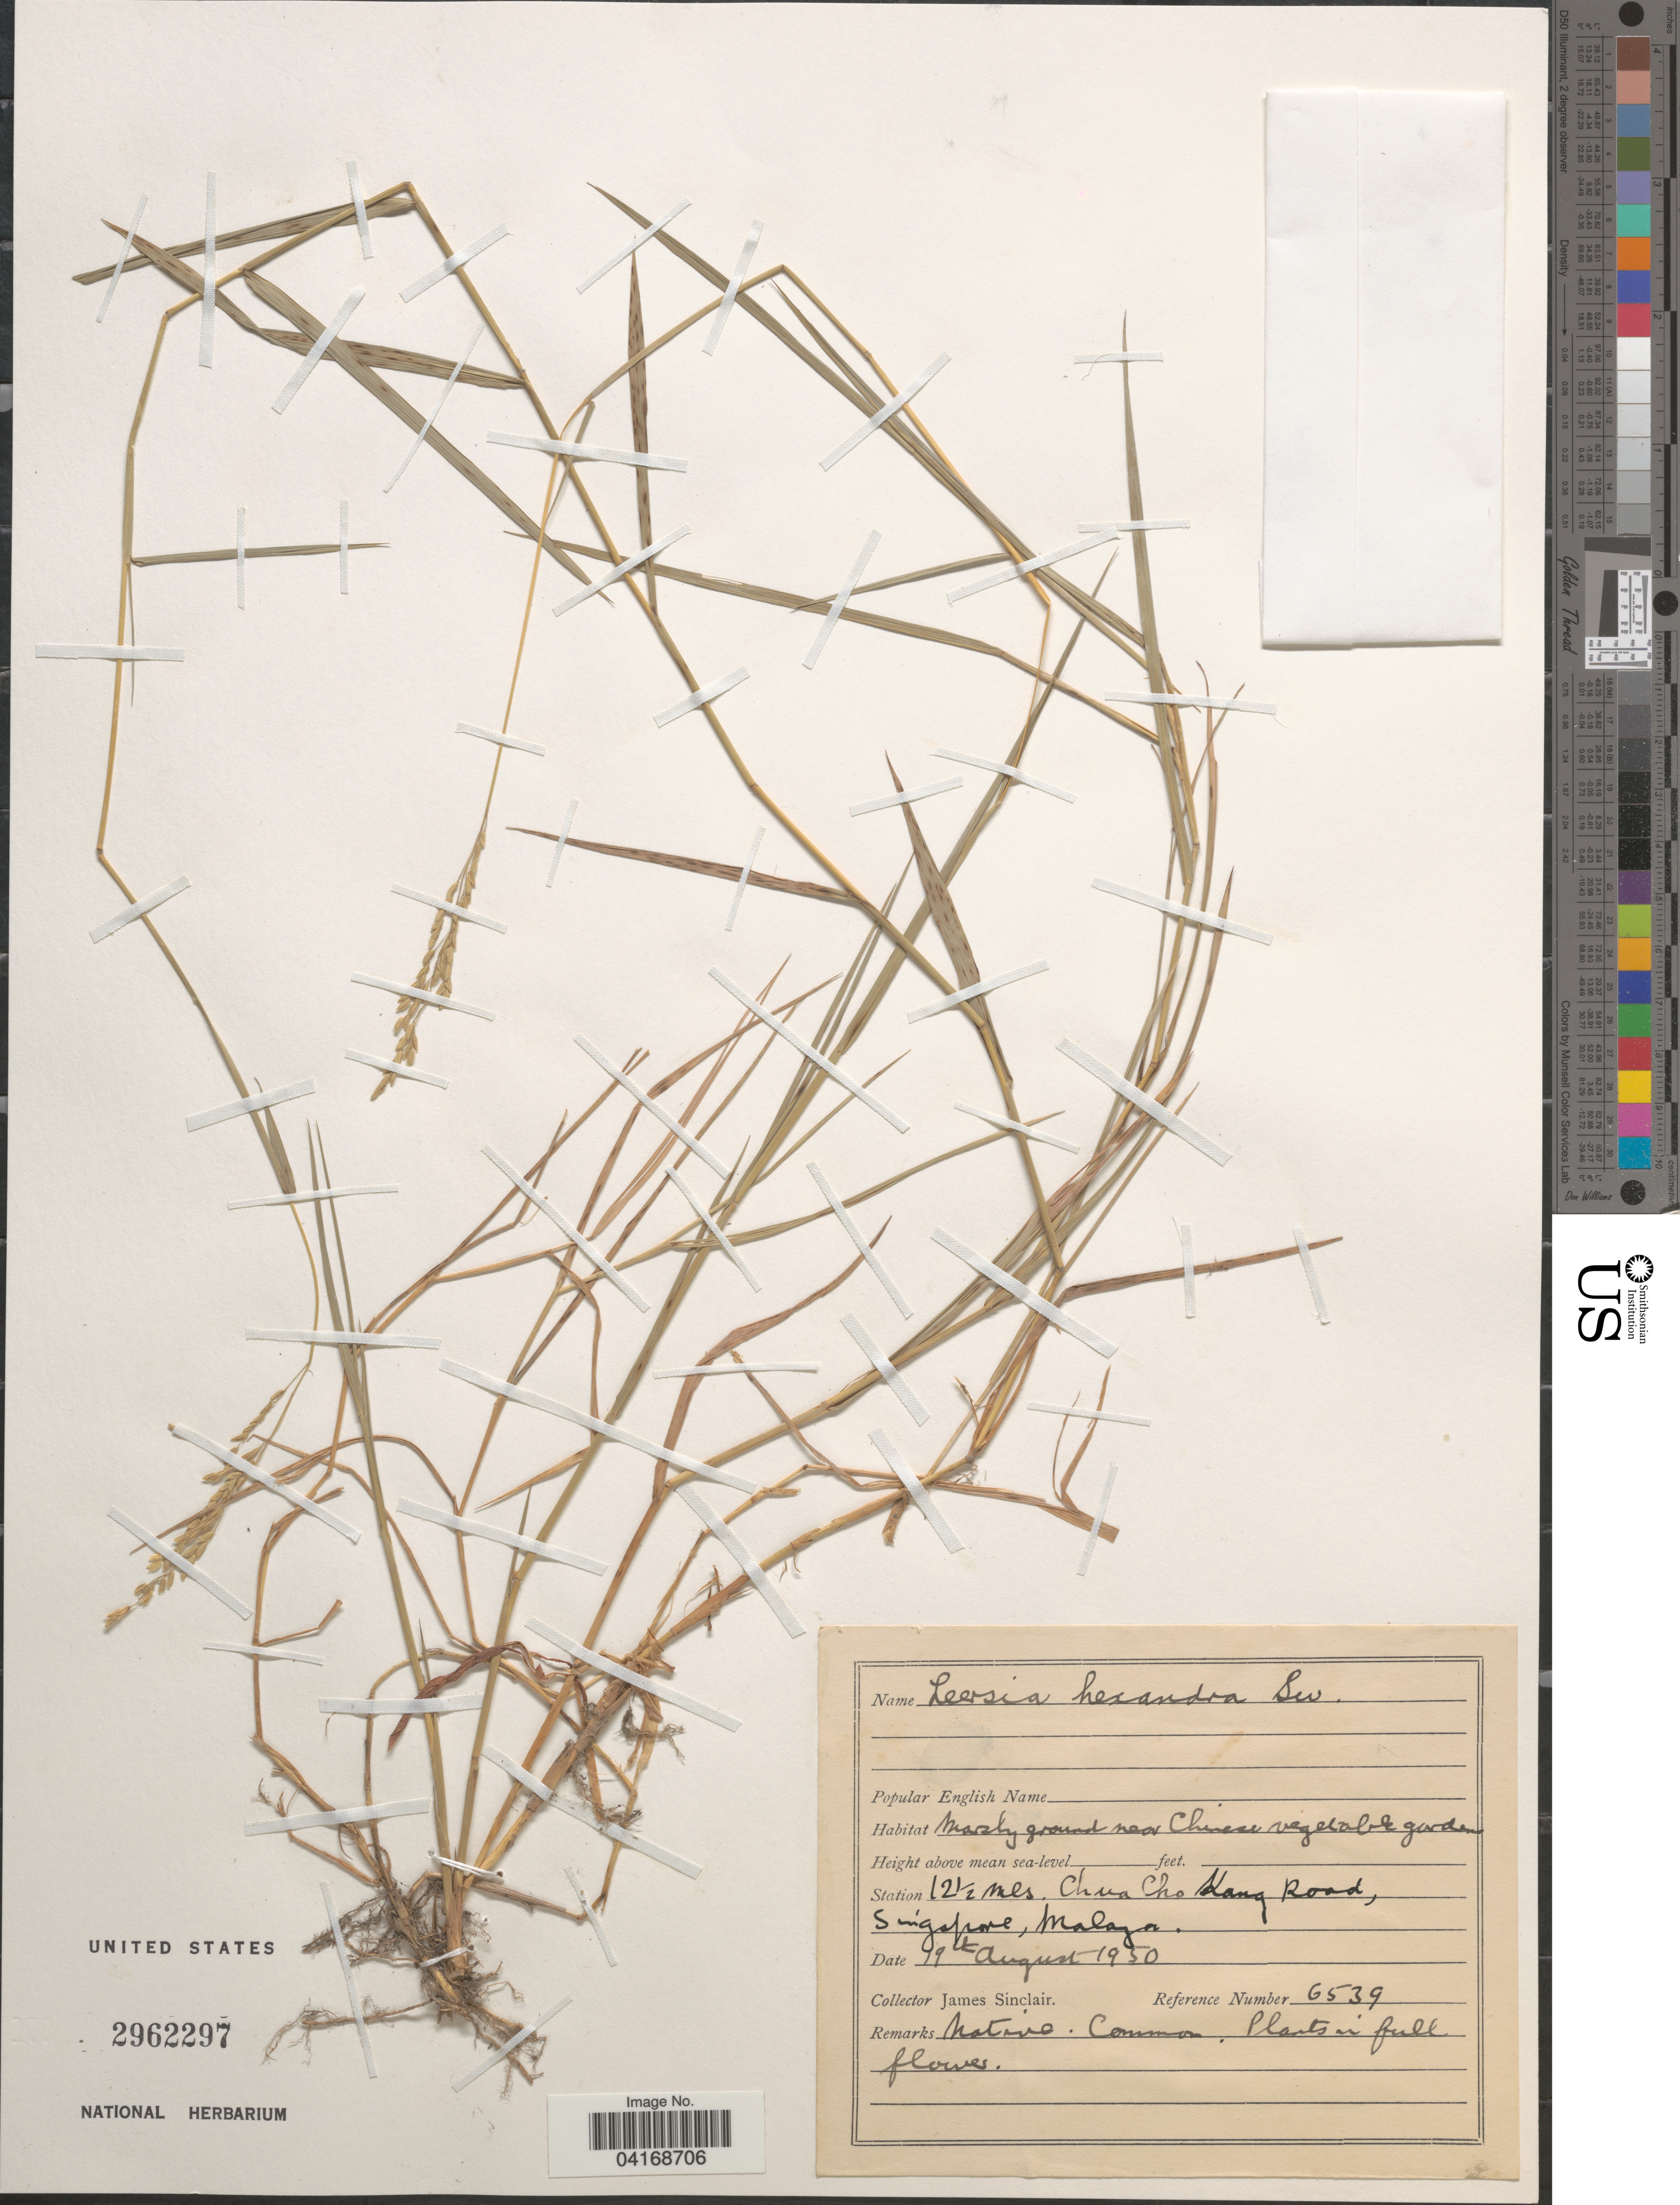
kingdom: Plantae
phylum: Tracheophyta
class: Liliopsida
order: Poales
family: Poaceae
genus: Leersia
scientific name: Leersia hexandra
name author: Sw.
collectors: J. Sinclair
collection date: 1950-08-19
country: Singapore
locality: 12½ mls. Chua Cho Kang Road, Malanga.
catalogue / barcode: US 2962297